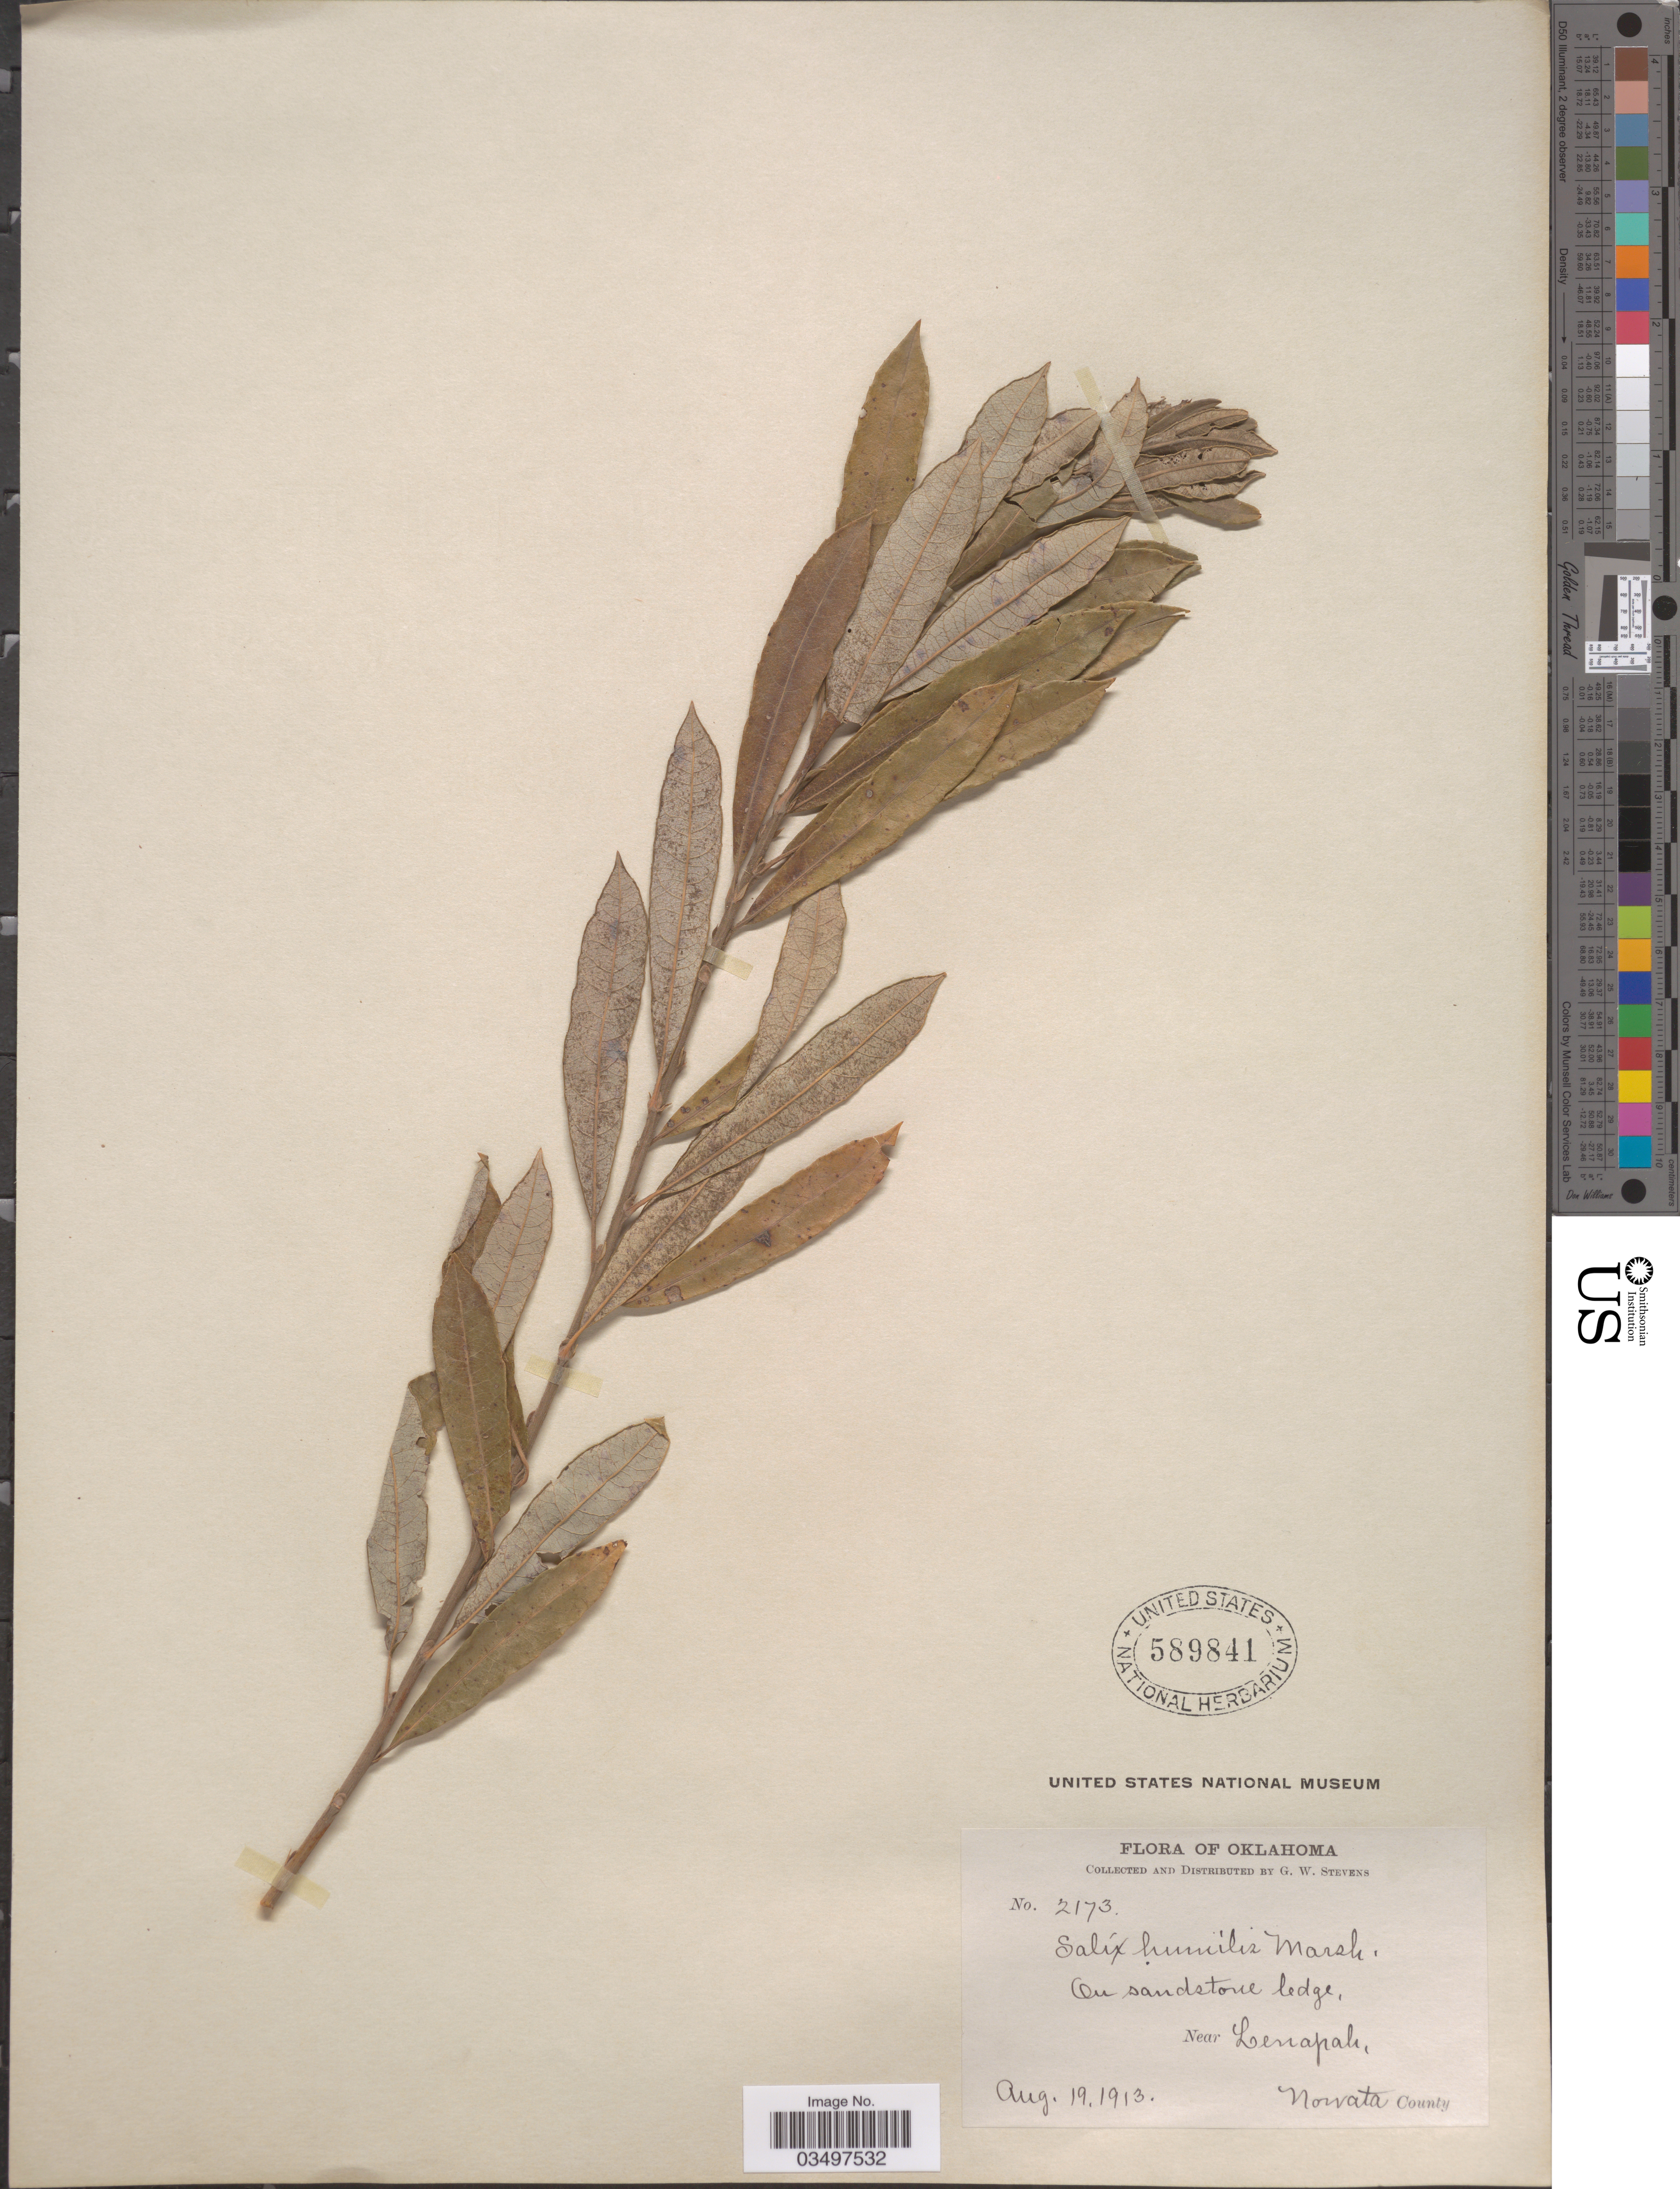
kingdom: Plantae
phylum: Tracheophyta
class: Magnoliopsida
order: Malpighiales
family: Salicaceae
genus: Salix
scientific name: Salix humilis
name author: Marshall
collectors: G. W. Stevens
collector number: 2173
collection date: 1913-08-19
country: United States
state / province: Oklahoma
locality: On sandstone ledge, Lenapah, Nowata County.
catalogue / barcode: US 589841